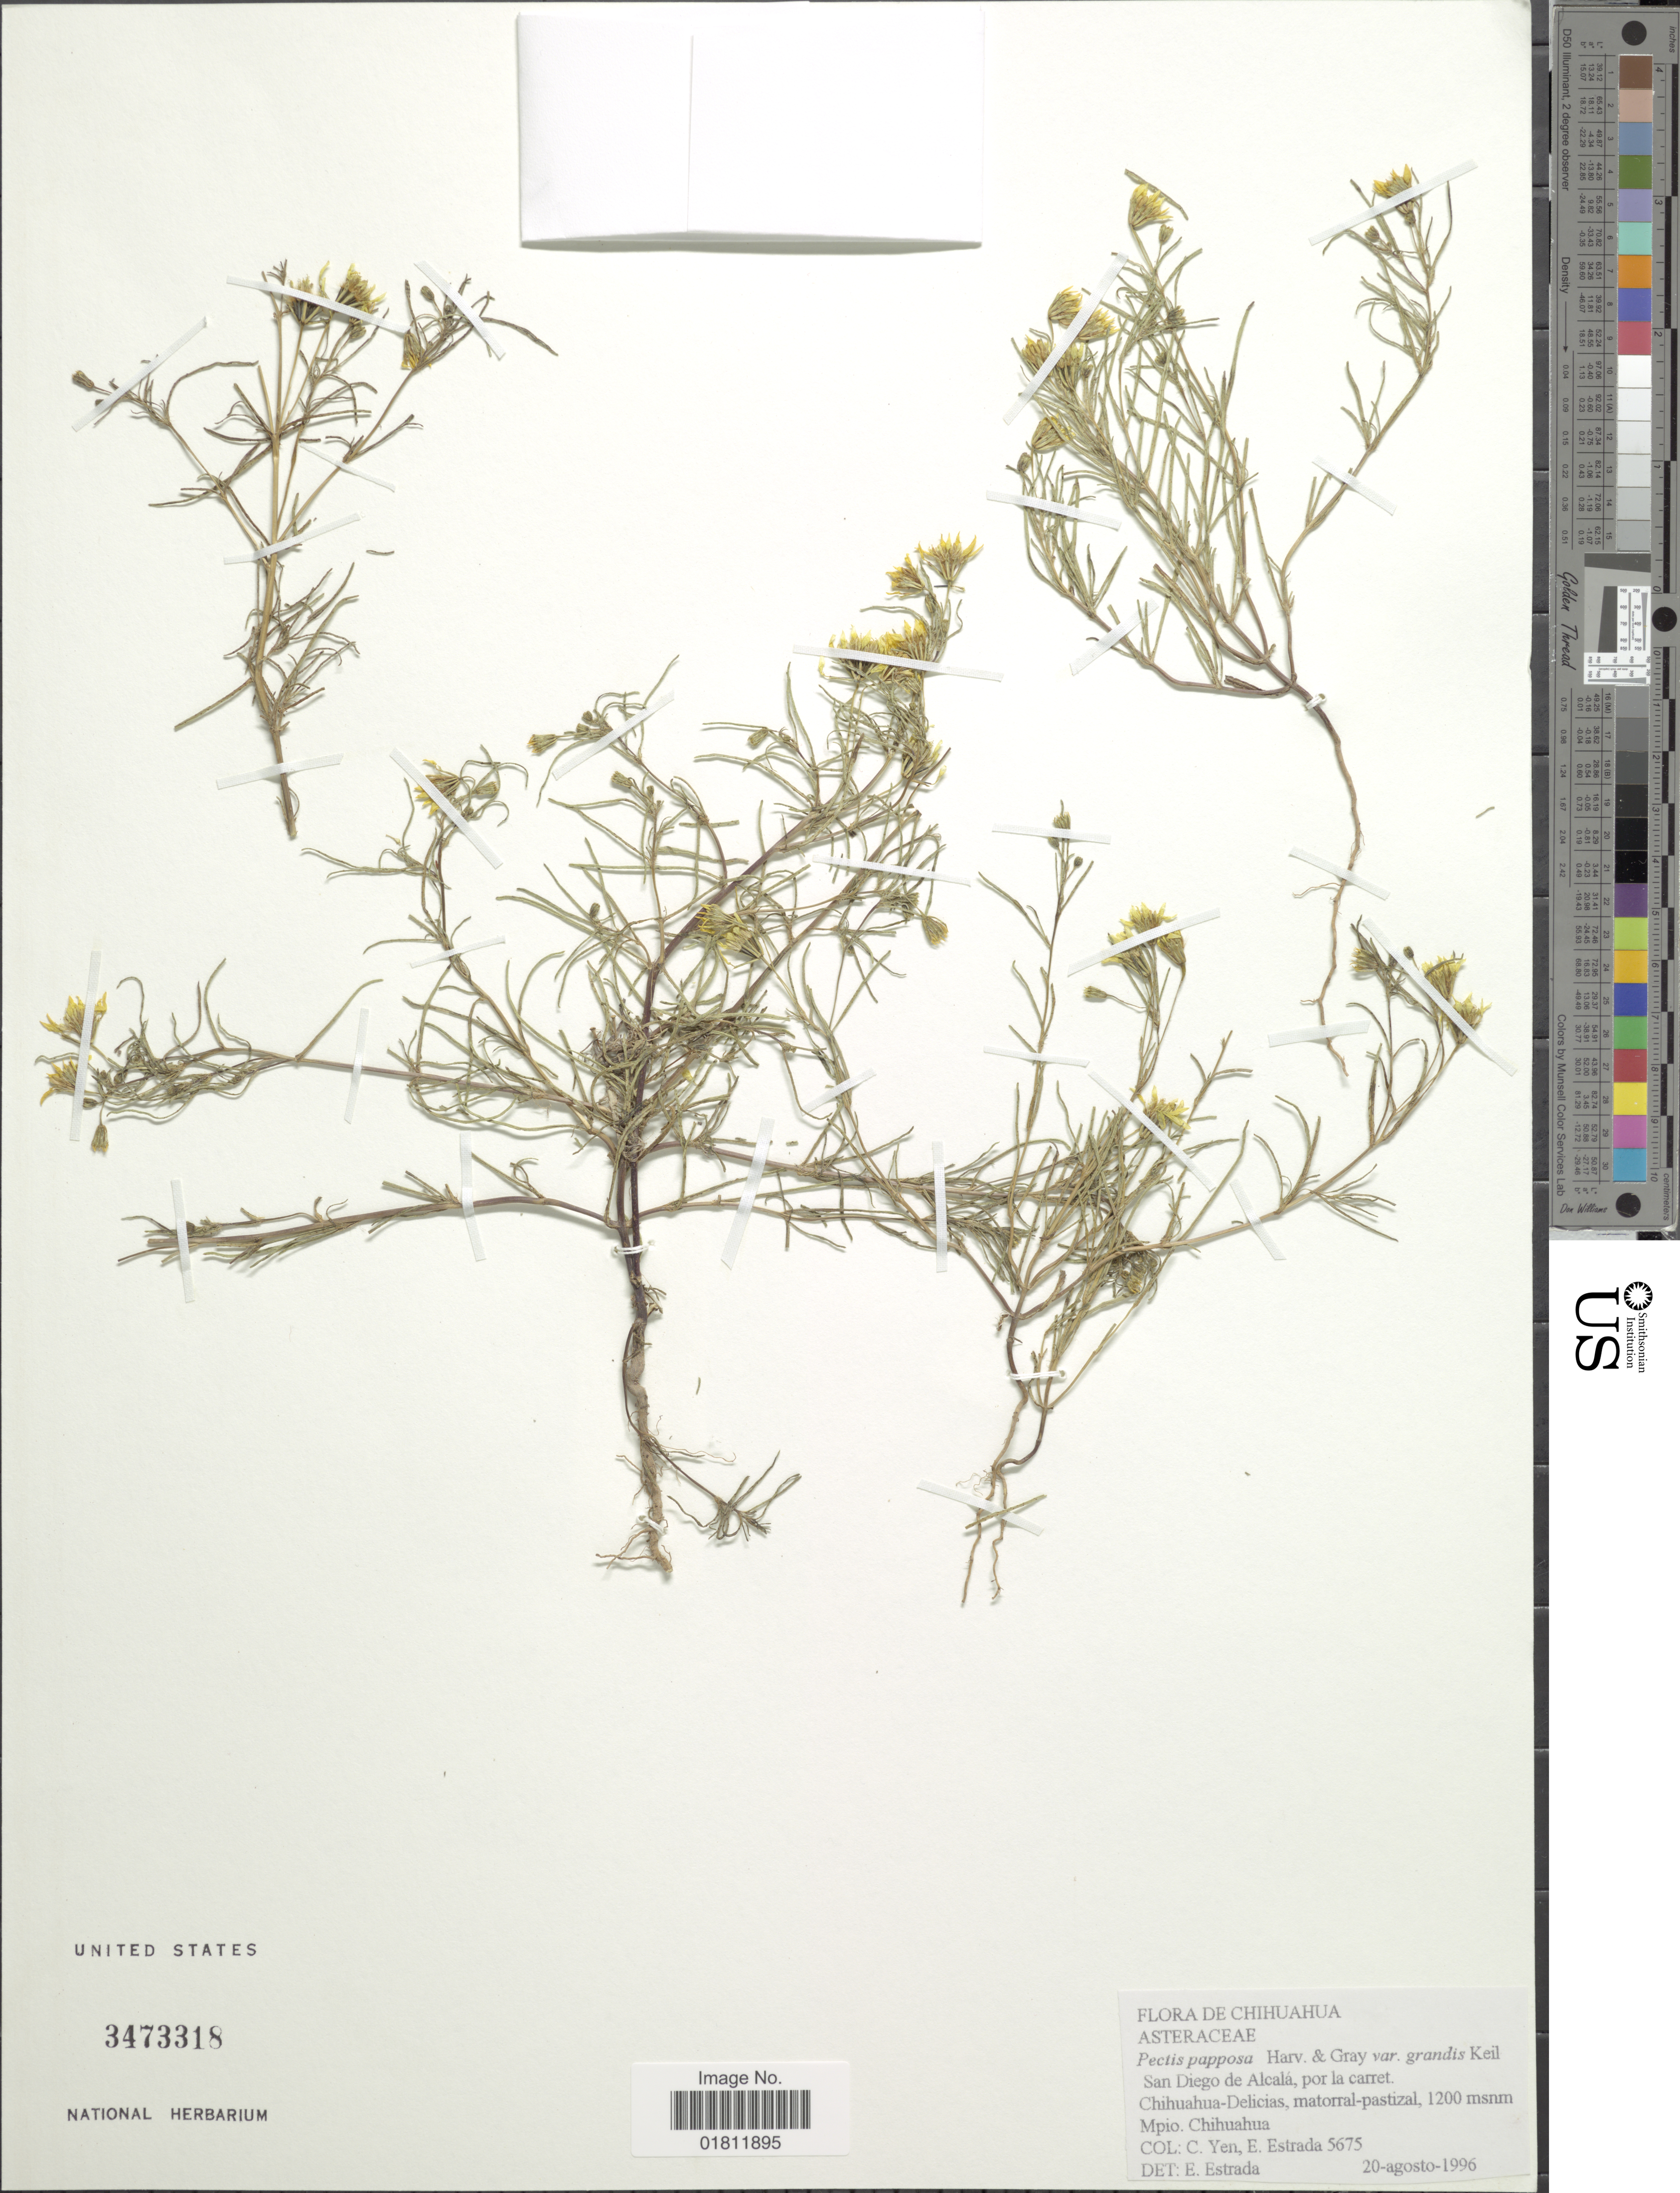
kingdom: Plantae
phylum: Tracheophyta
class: Magnoliopsida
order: Asterales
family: Asteraceae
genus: Pectis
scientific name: Pectis papposa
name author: Harv. & A. Gray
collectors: C. Yen & E. Estrada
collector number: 5675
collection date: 1996-08-20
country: Mexico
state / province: Chihuahua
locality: San Diego de Alcala, por la carret. Chihuahua-Delicias, matorral-pastizal. Mpio. Chihuahua.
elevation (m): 1200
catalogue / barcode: US 3473318